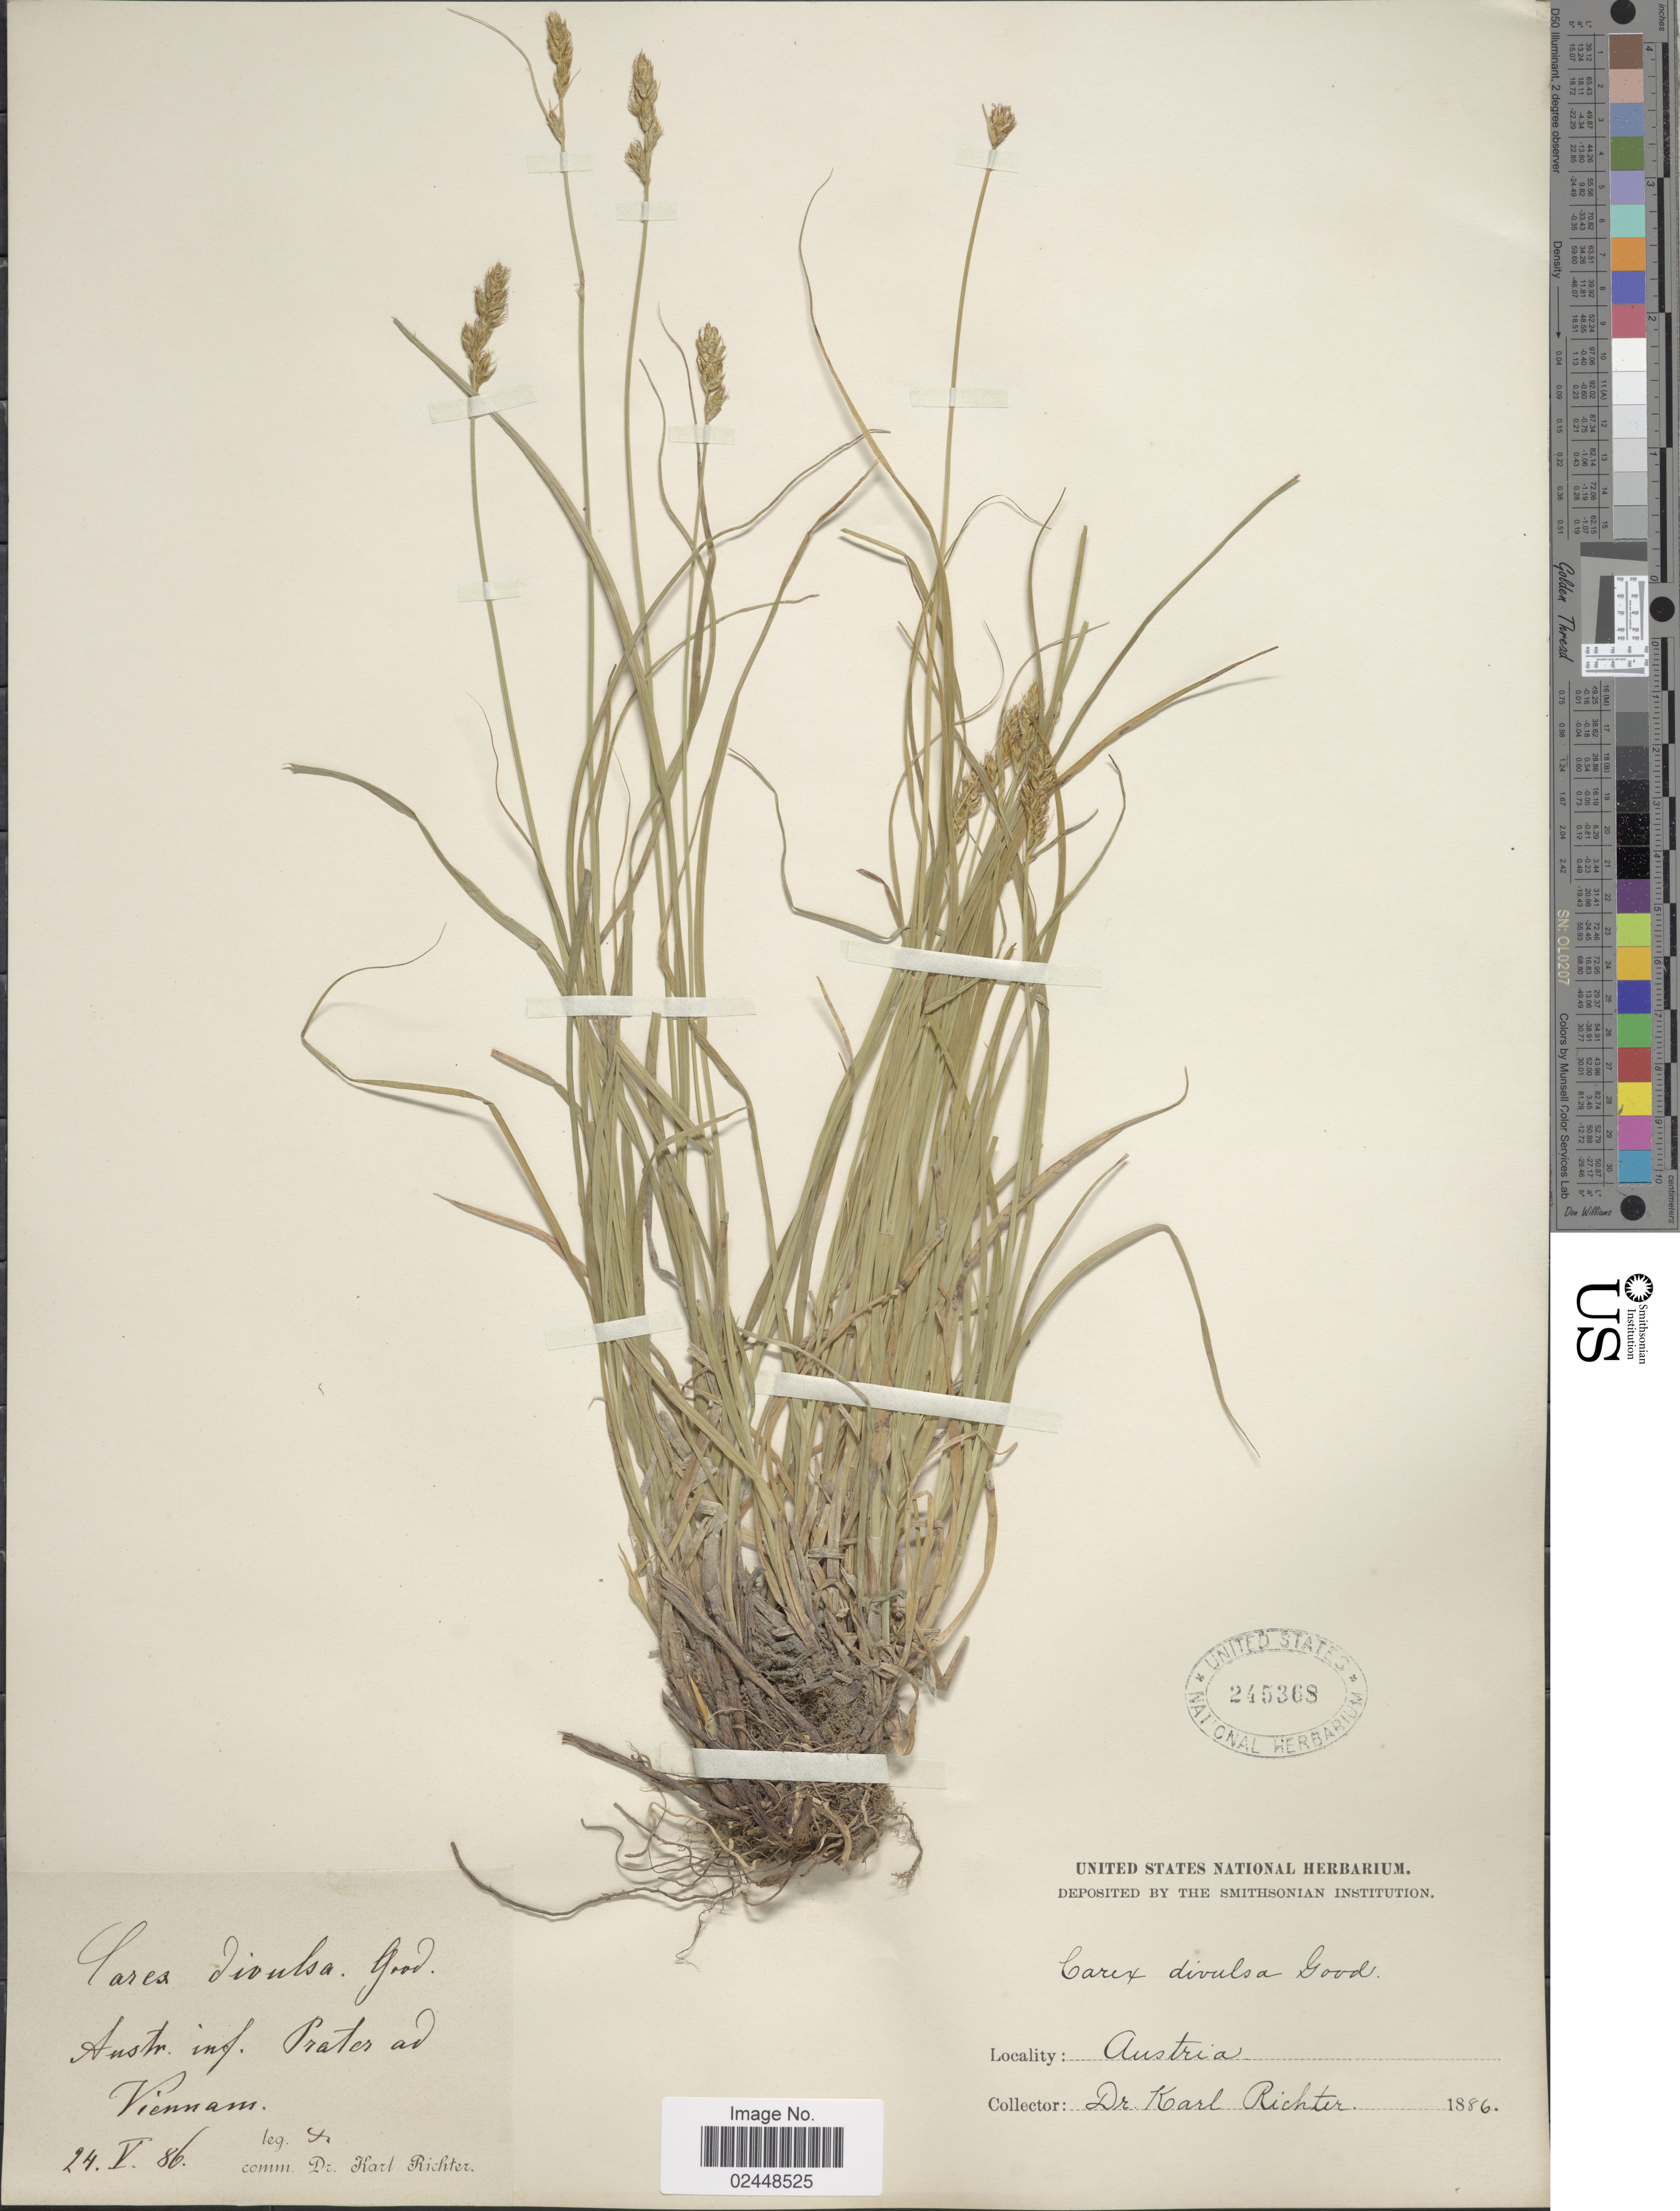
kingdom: Plantae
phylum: Tracheophyta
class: Liliopsida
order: Poales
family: Cyperaceae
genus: Carex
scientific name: Carex divulsa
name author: Stokes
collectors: K. Richter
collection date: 1886-05-24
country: Austria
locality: Austr. inf. Prater ad Viennam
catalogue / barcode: US 245368